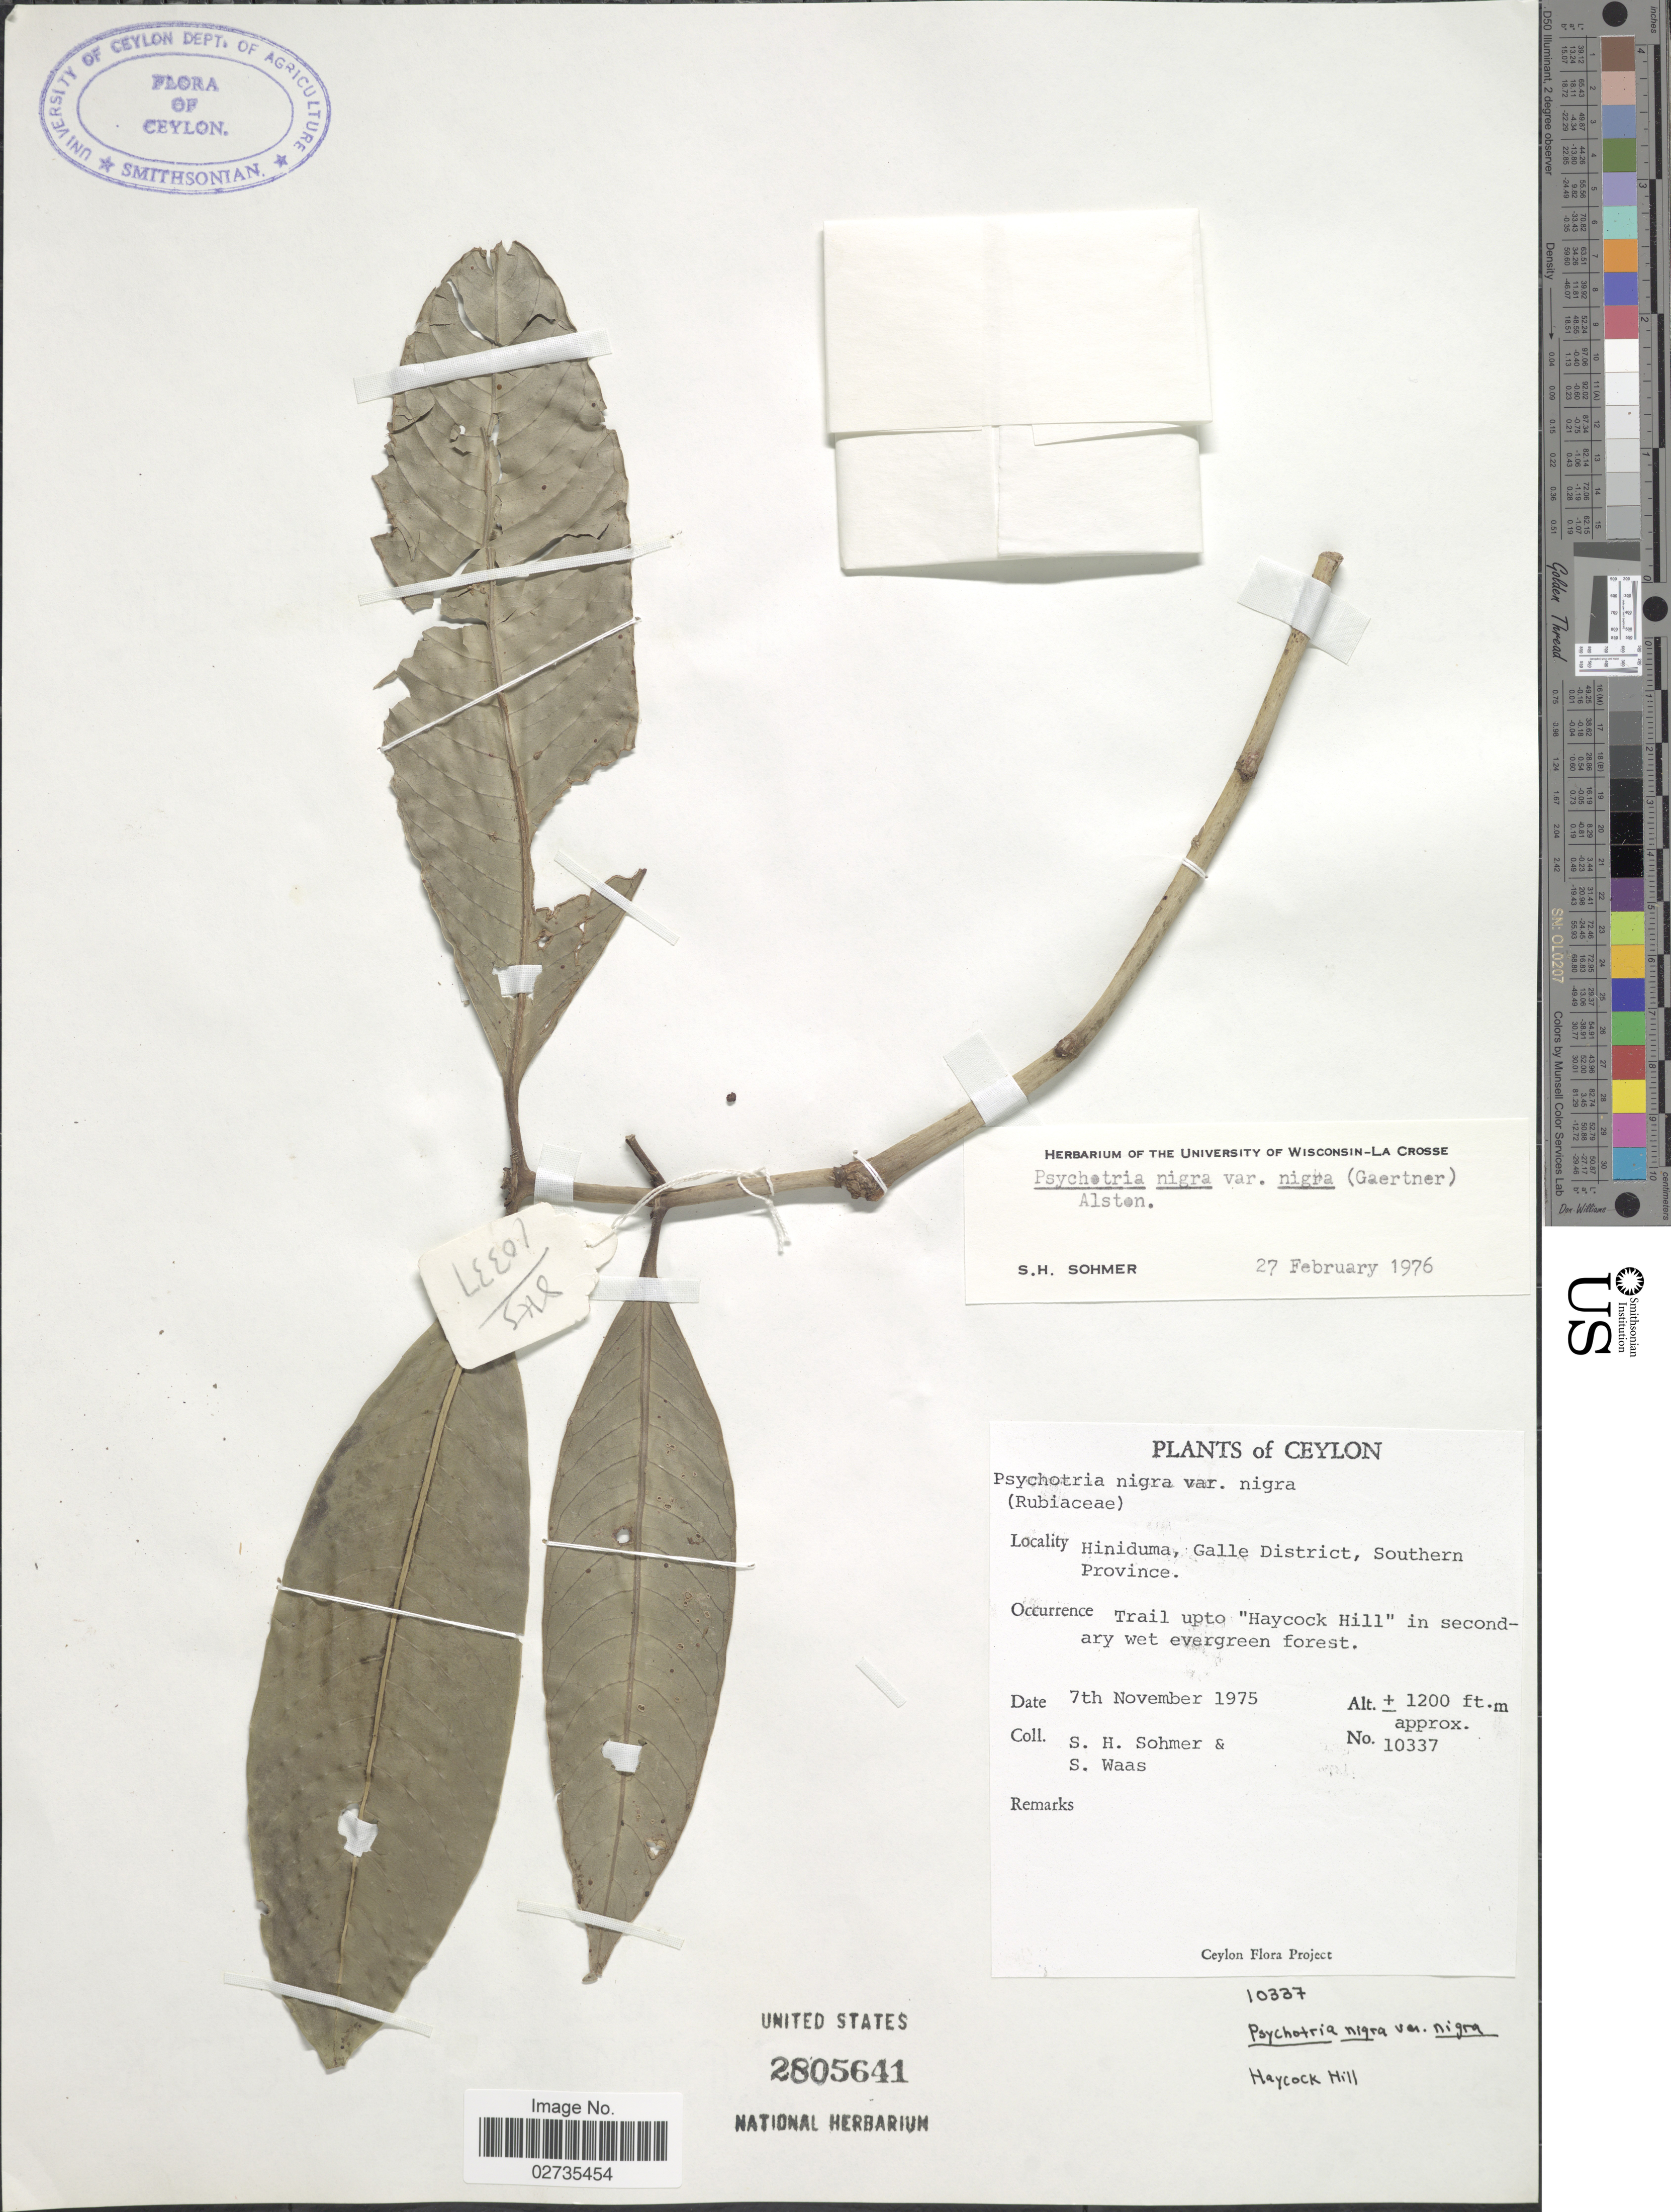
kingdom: Plantae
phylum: Tracheophyta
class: Magnoliopsida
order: Gentianales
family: Rubiaceae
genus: Psychotria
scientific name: Psychotria nigra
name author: (Gaertn.) Alston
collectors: S. H. Sohmer & S. Waas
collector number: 10337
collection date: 1975-11-07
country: Sri Lanka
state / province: Southern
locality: Ceylon. Hiniduma, Galle District. Trail upto "Haycock Hill"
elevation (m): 366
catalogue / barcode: US 2805641